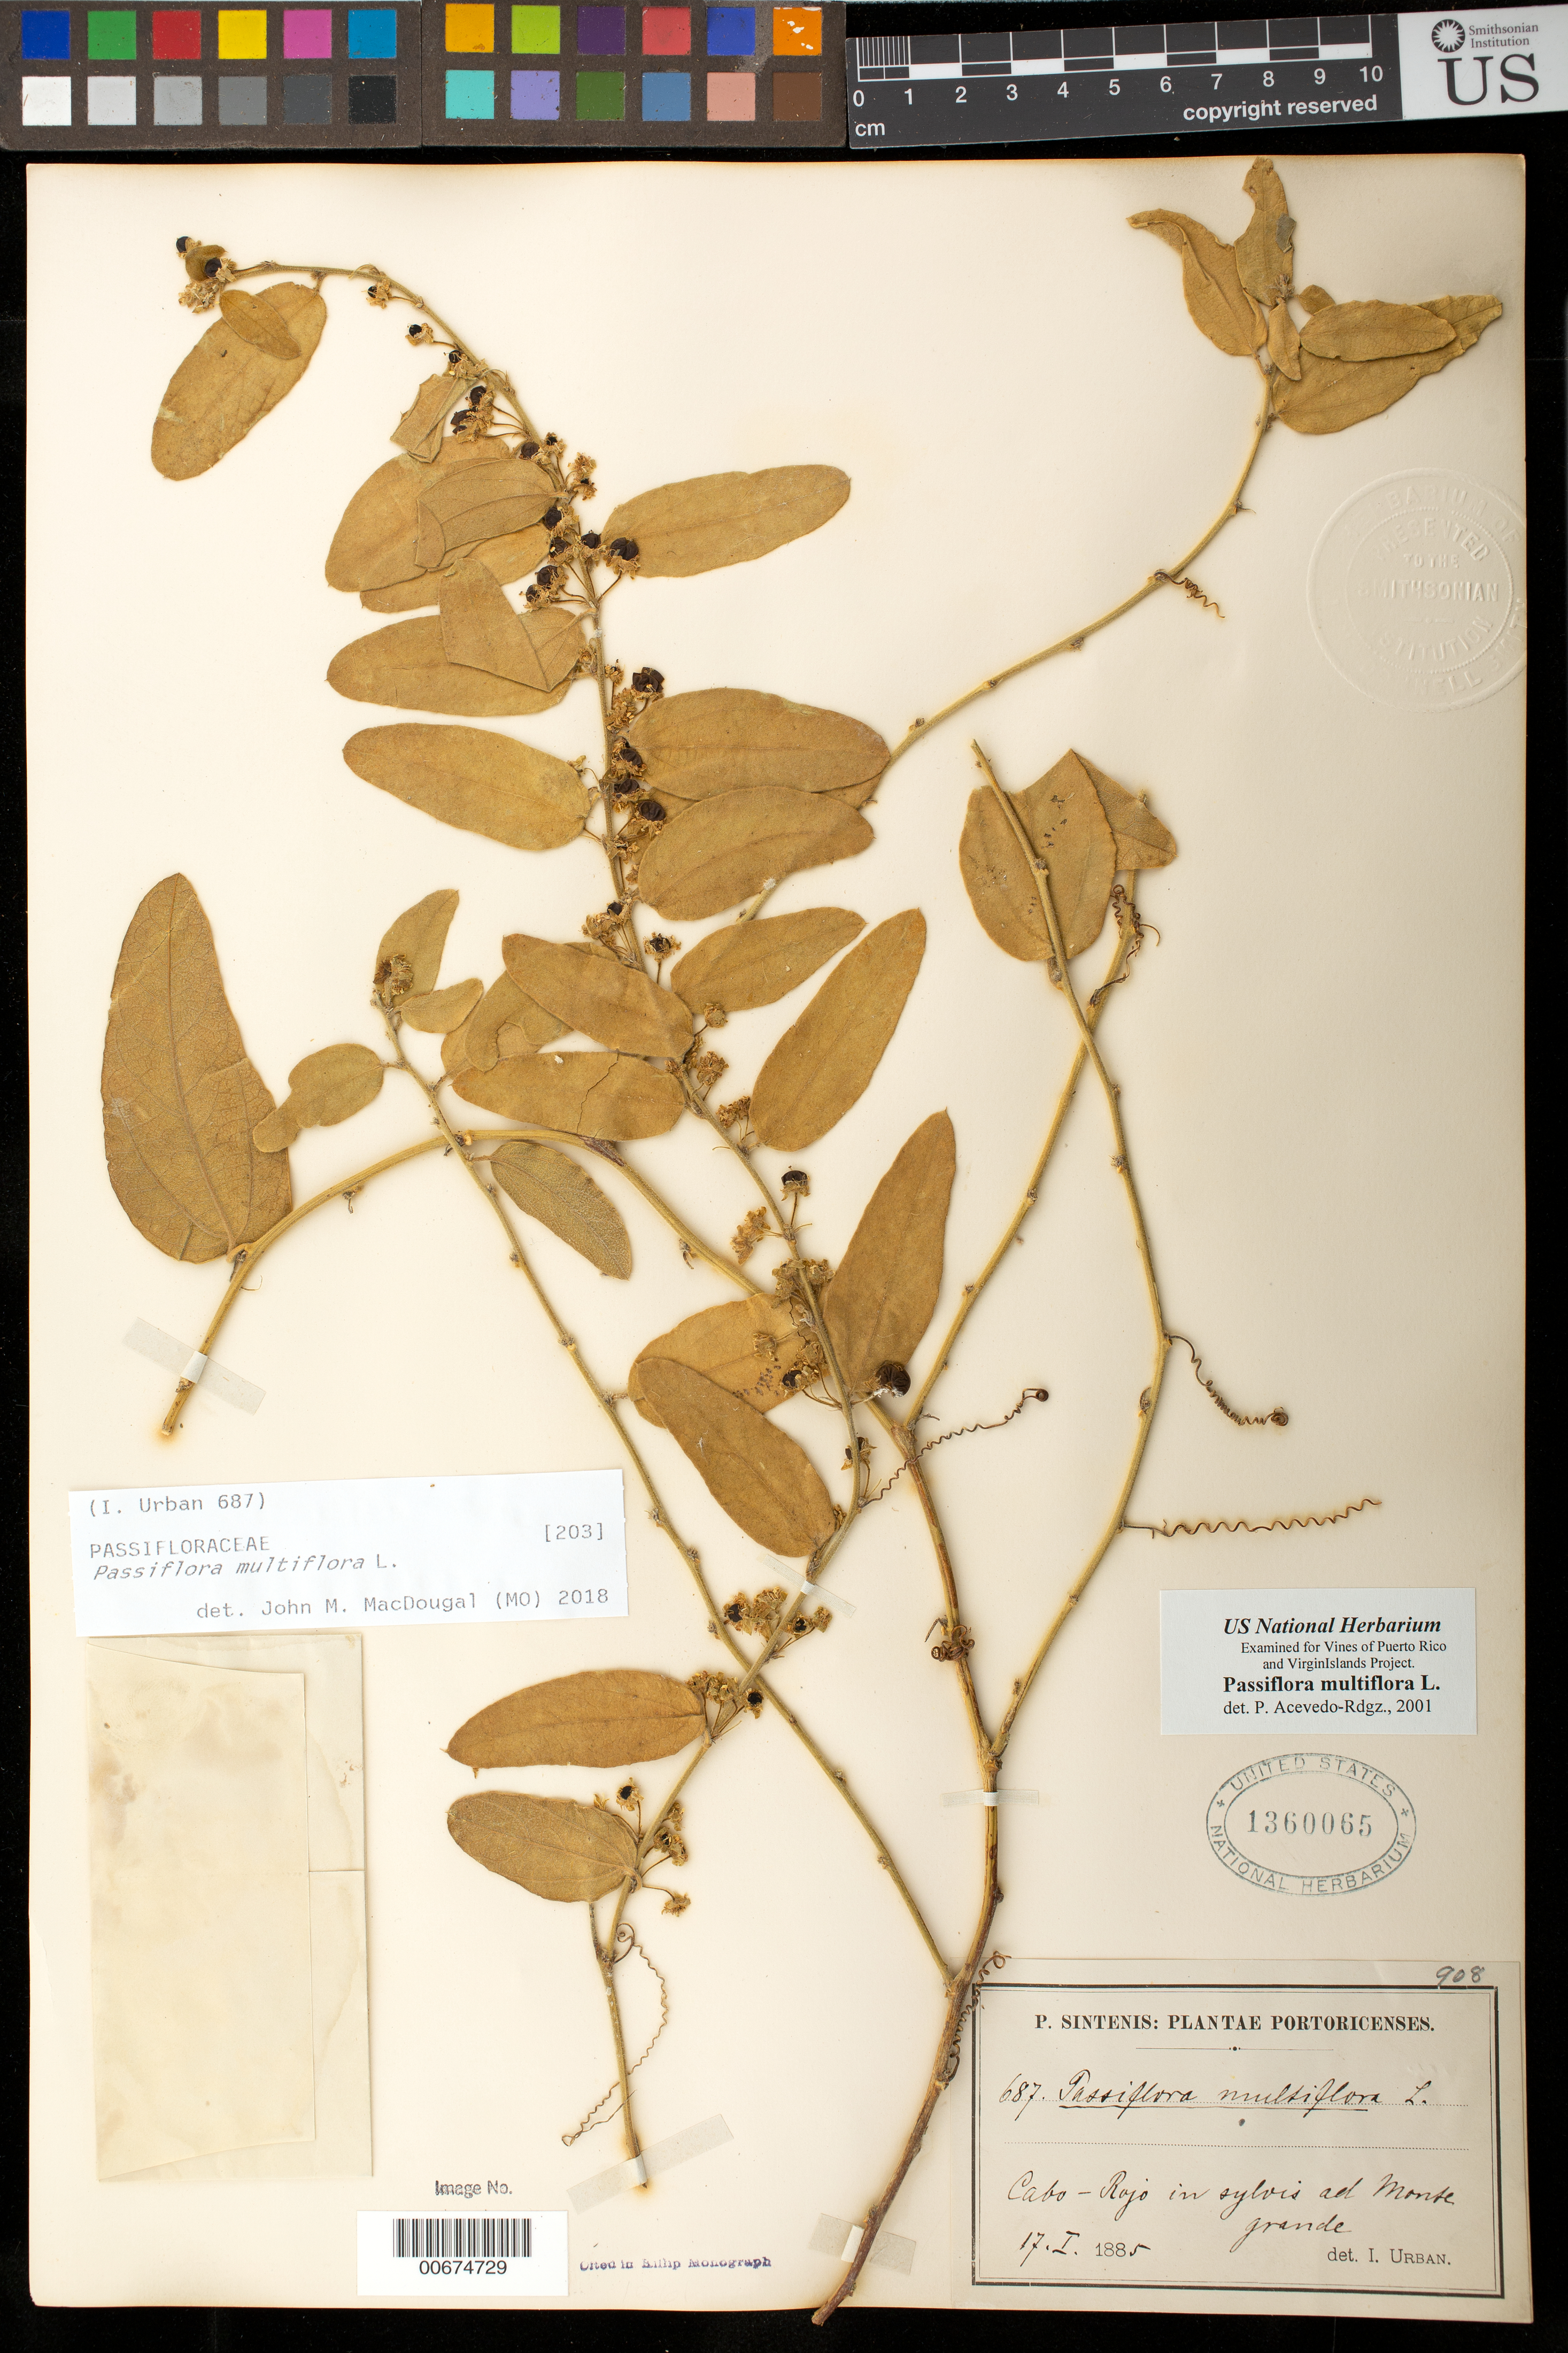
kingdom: Plantae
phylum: Tracheophyta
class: Magnoliopsida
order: Malpighiales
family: Passifloraceae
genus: Passiflora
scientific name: Passiflora multiflora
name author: L.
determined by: MacDougal, John M.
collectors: I. Urban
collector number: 687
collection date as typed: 14 Jan 1885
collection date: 1885-01-17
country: Puerto Rico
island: Greater Antilles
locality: Cabo Rojo.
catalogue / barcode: US 1360065